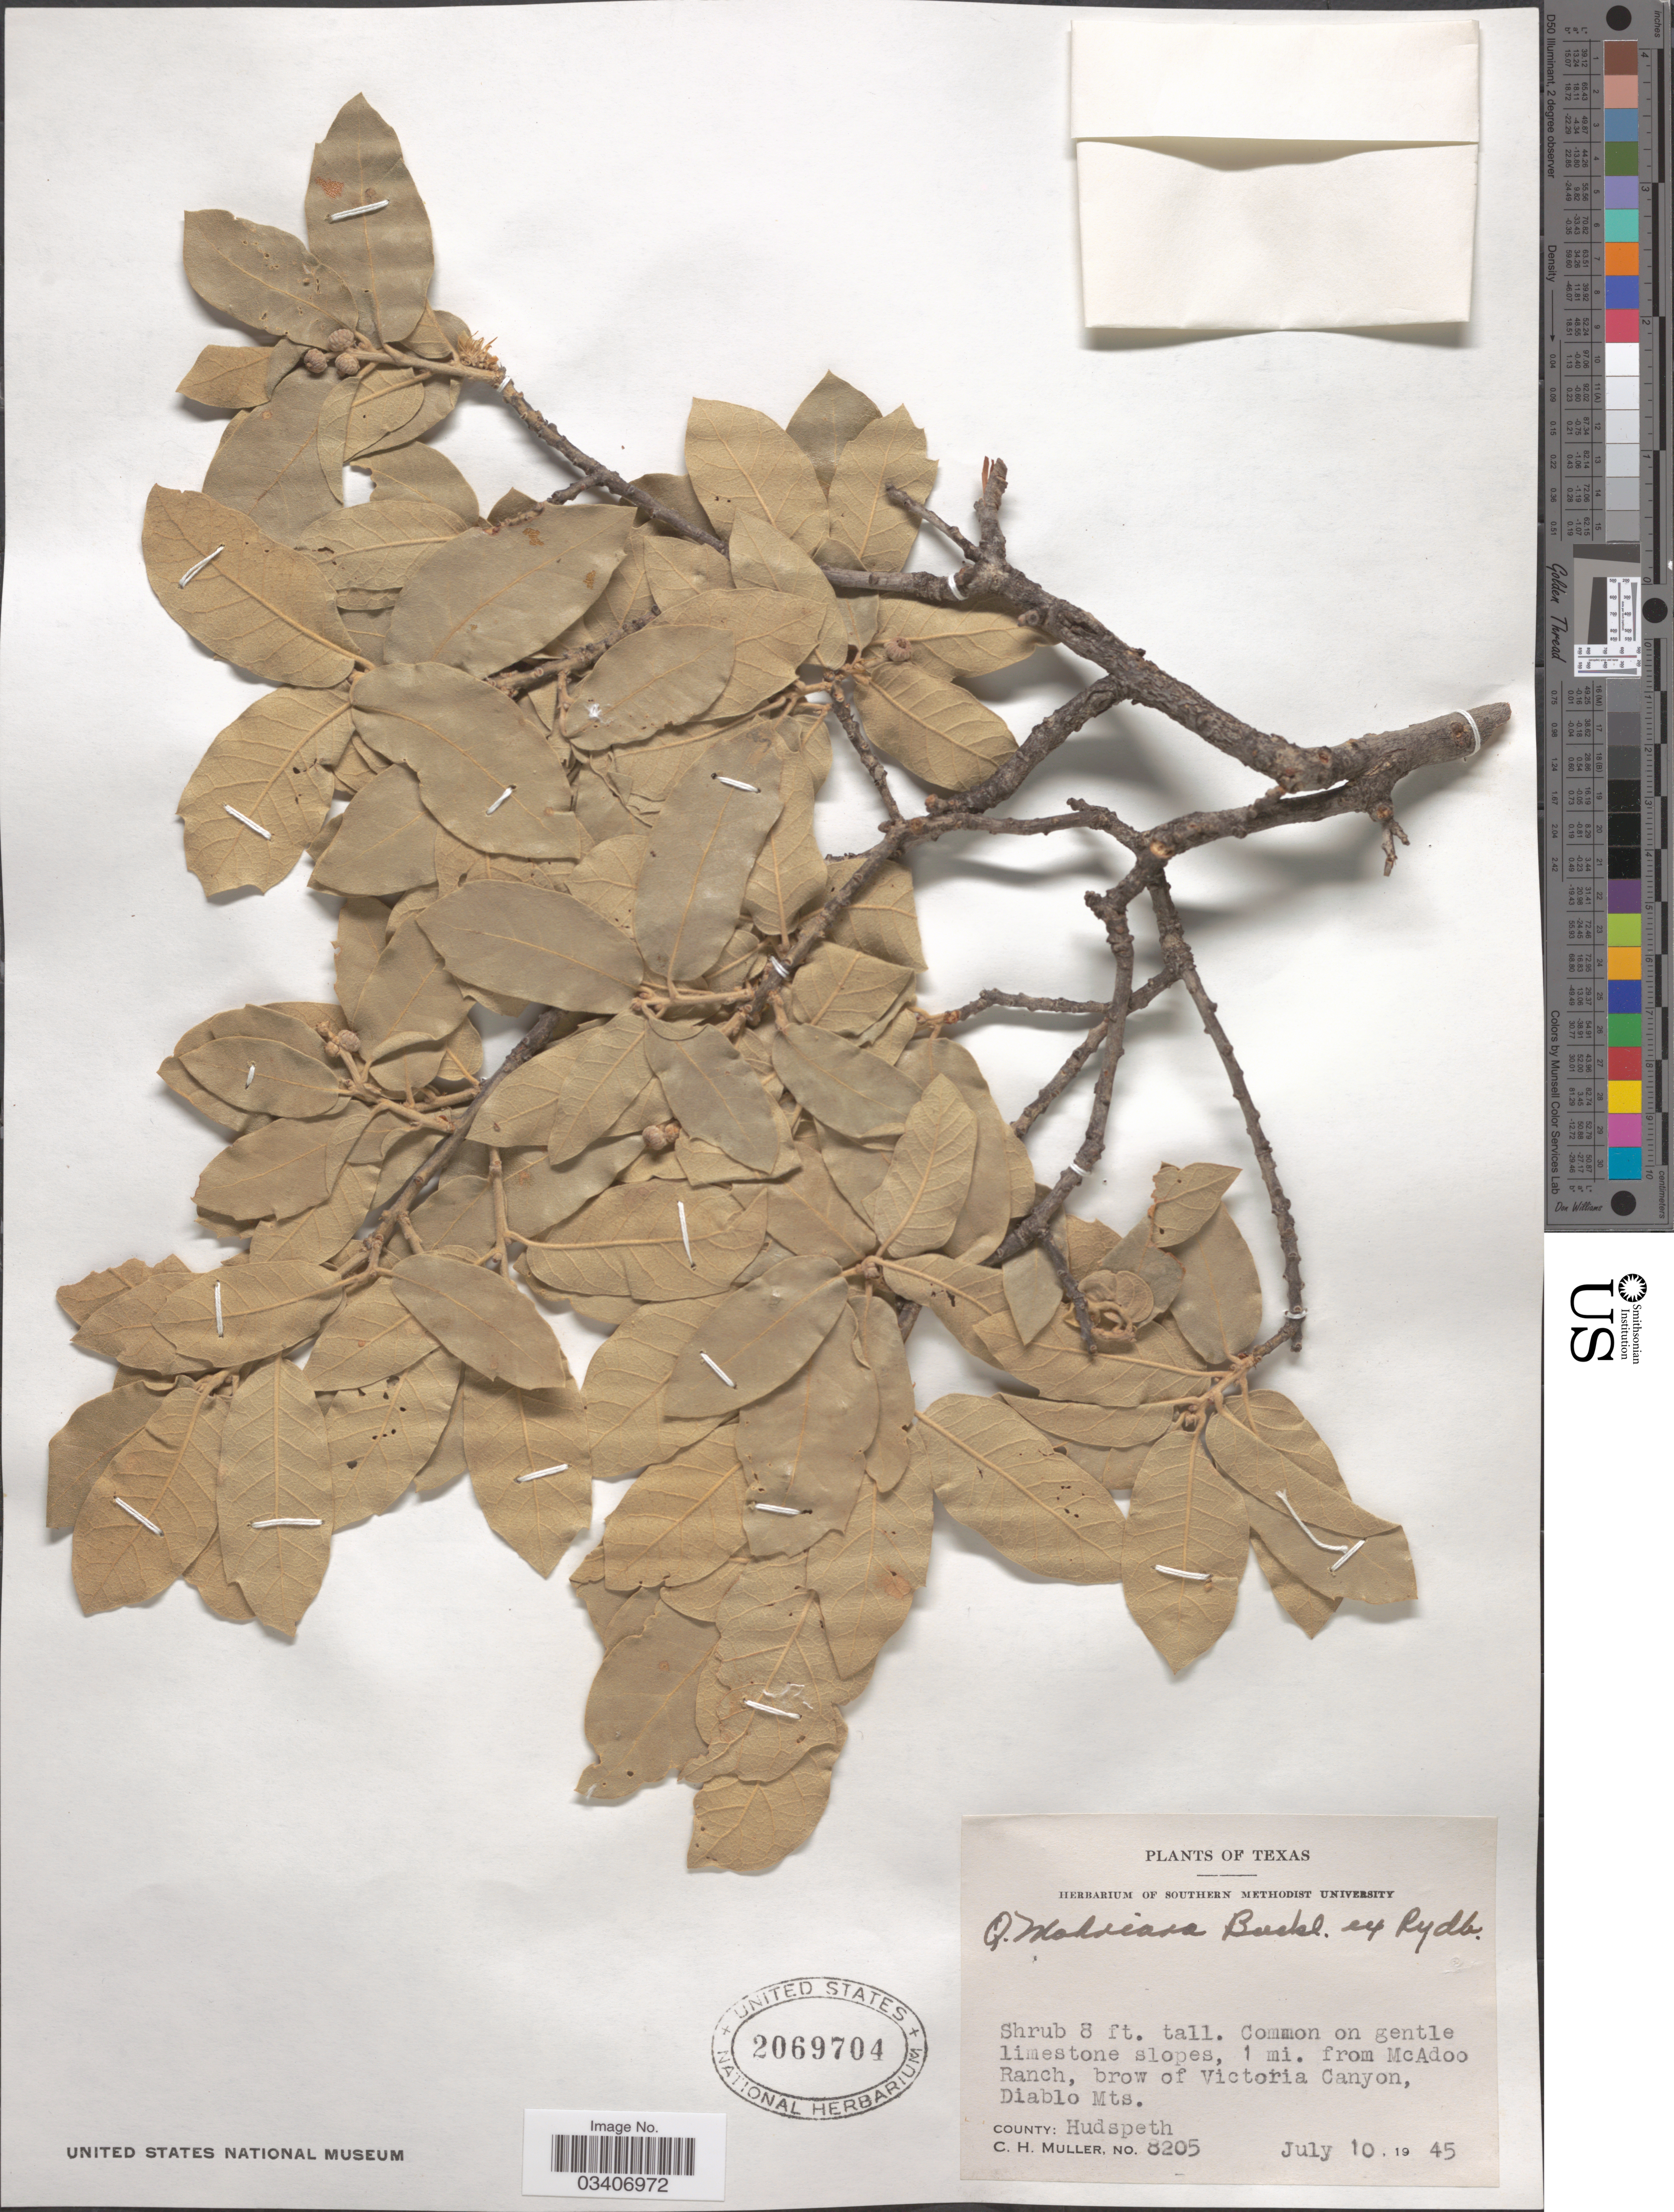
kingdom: Plantae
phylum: Tracheophyta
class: Magnoliopsida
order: Fagales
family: Fagaceae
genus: Quercus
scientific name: Quercus mohriana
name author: Buckley ex Rydb.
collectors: C. H. Mueller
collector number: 8205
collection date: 1945-07-10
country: United States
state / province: Texas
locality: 1 mi. from McAdoo Ranch, brow of Victoria Canyon, Diablo Mts. County: Hudspeth.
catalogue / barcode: US 2069704